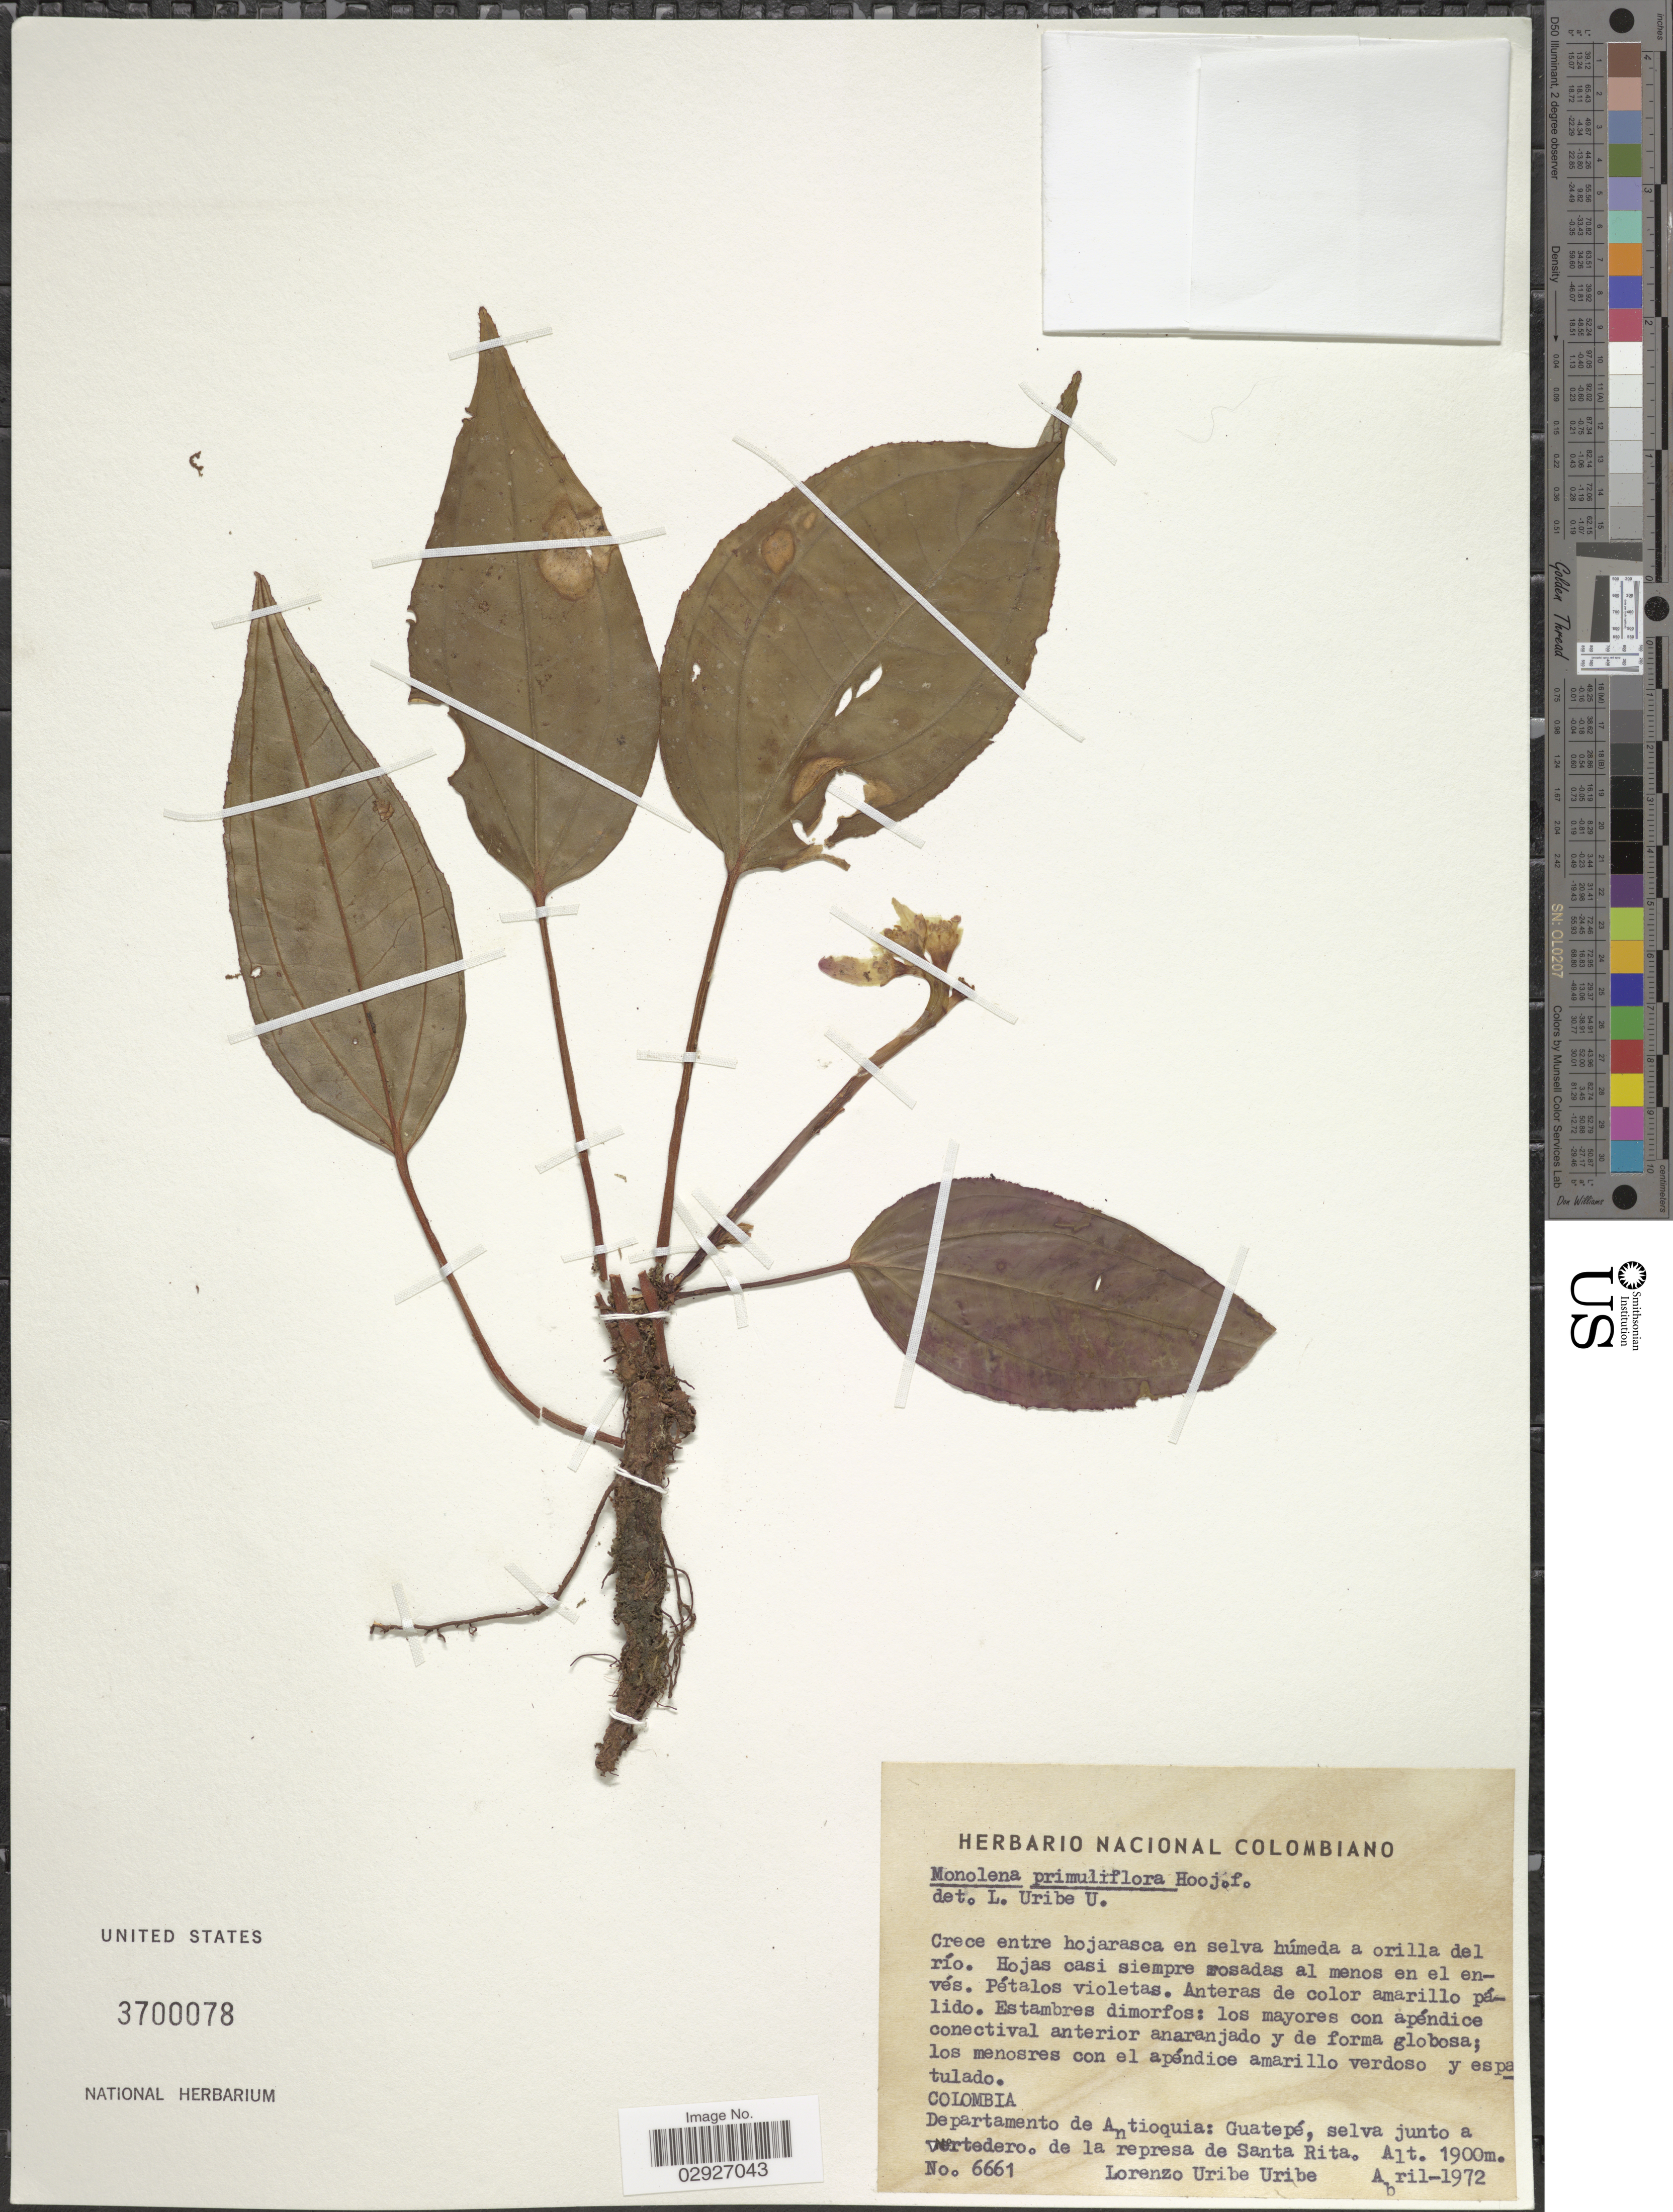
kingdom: Plantae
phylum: Tracheophyta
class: Magnoliopsida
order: Myrtales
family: Melastomataceae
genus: Monolena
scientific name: Monolena primuliflora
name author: Hook. f.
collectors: L. Uribe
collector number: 6661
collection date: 1972-04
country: Colombia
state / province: Antioquia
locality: Departamento de Antioquia: Guatepé, selva junto a vertedero de la represa de Santa Rita.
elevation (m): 1900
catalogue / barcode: US 3700078